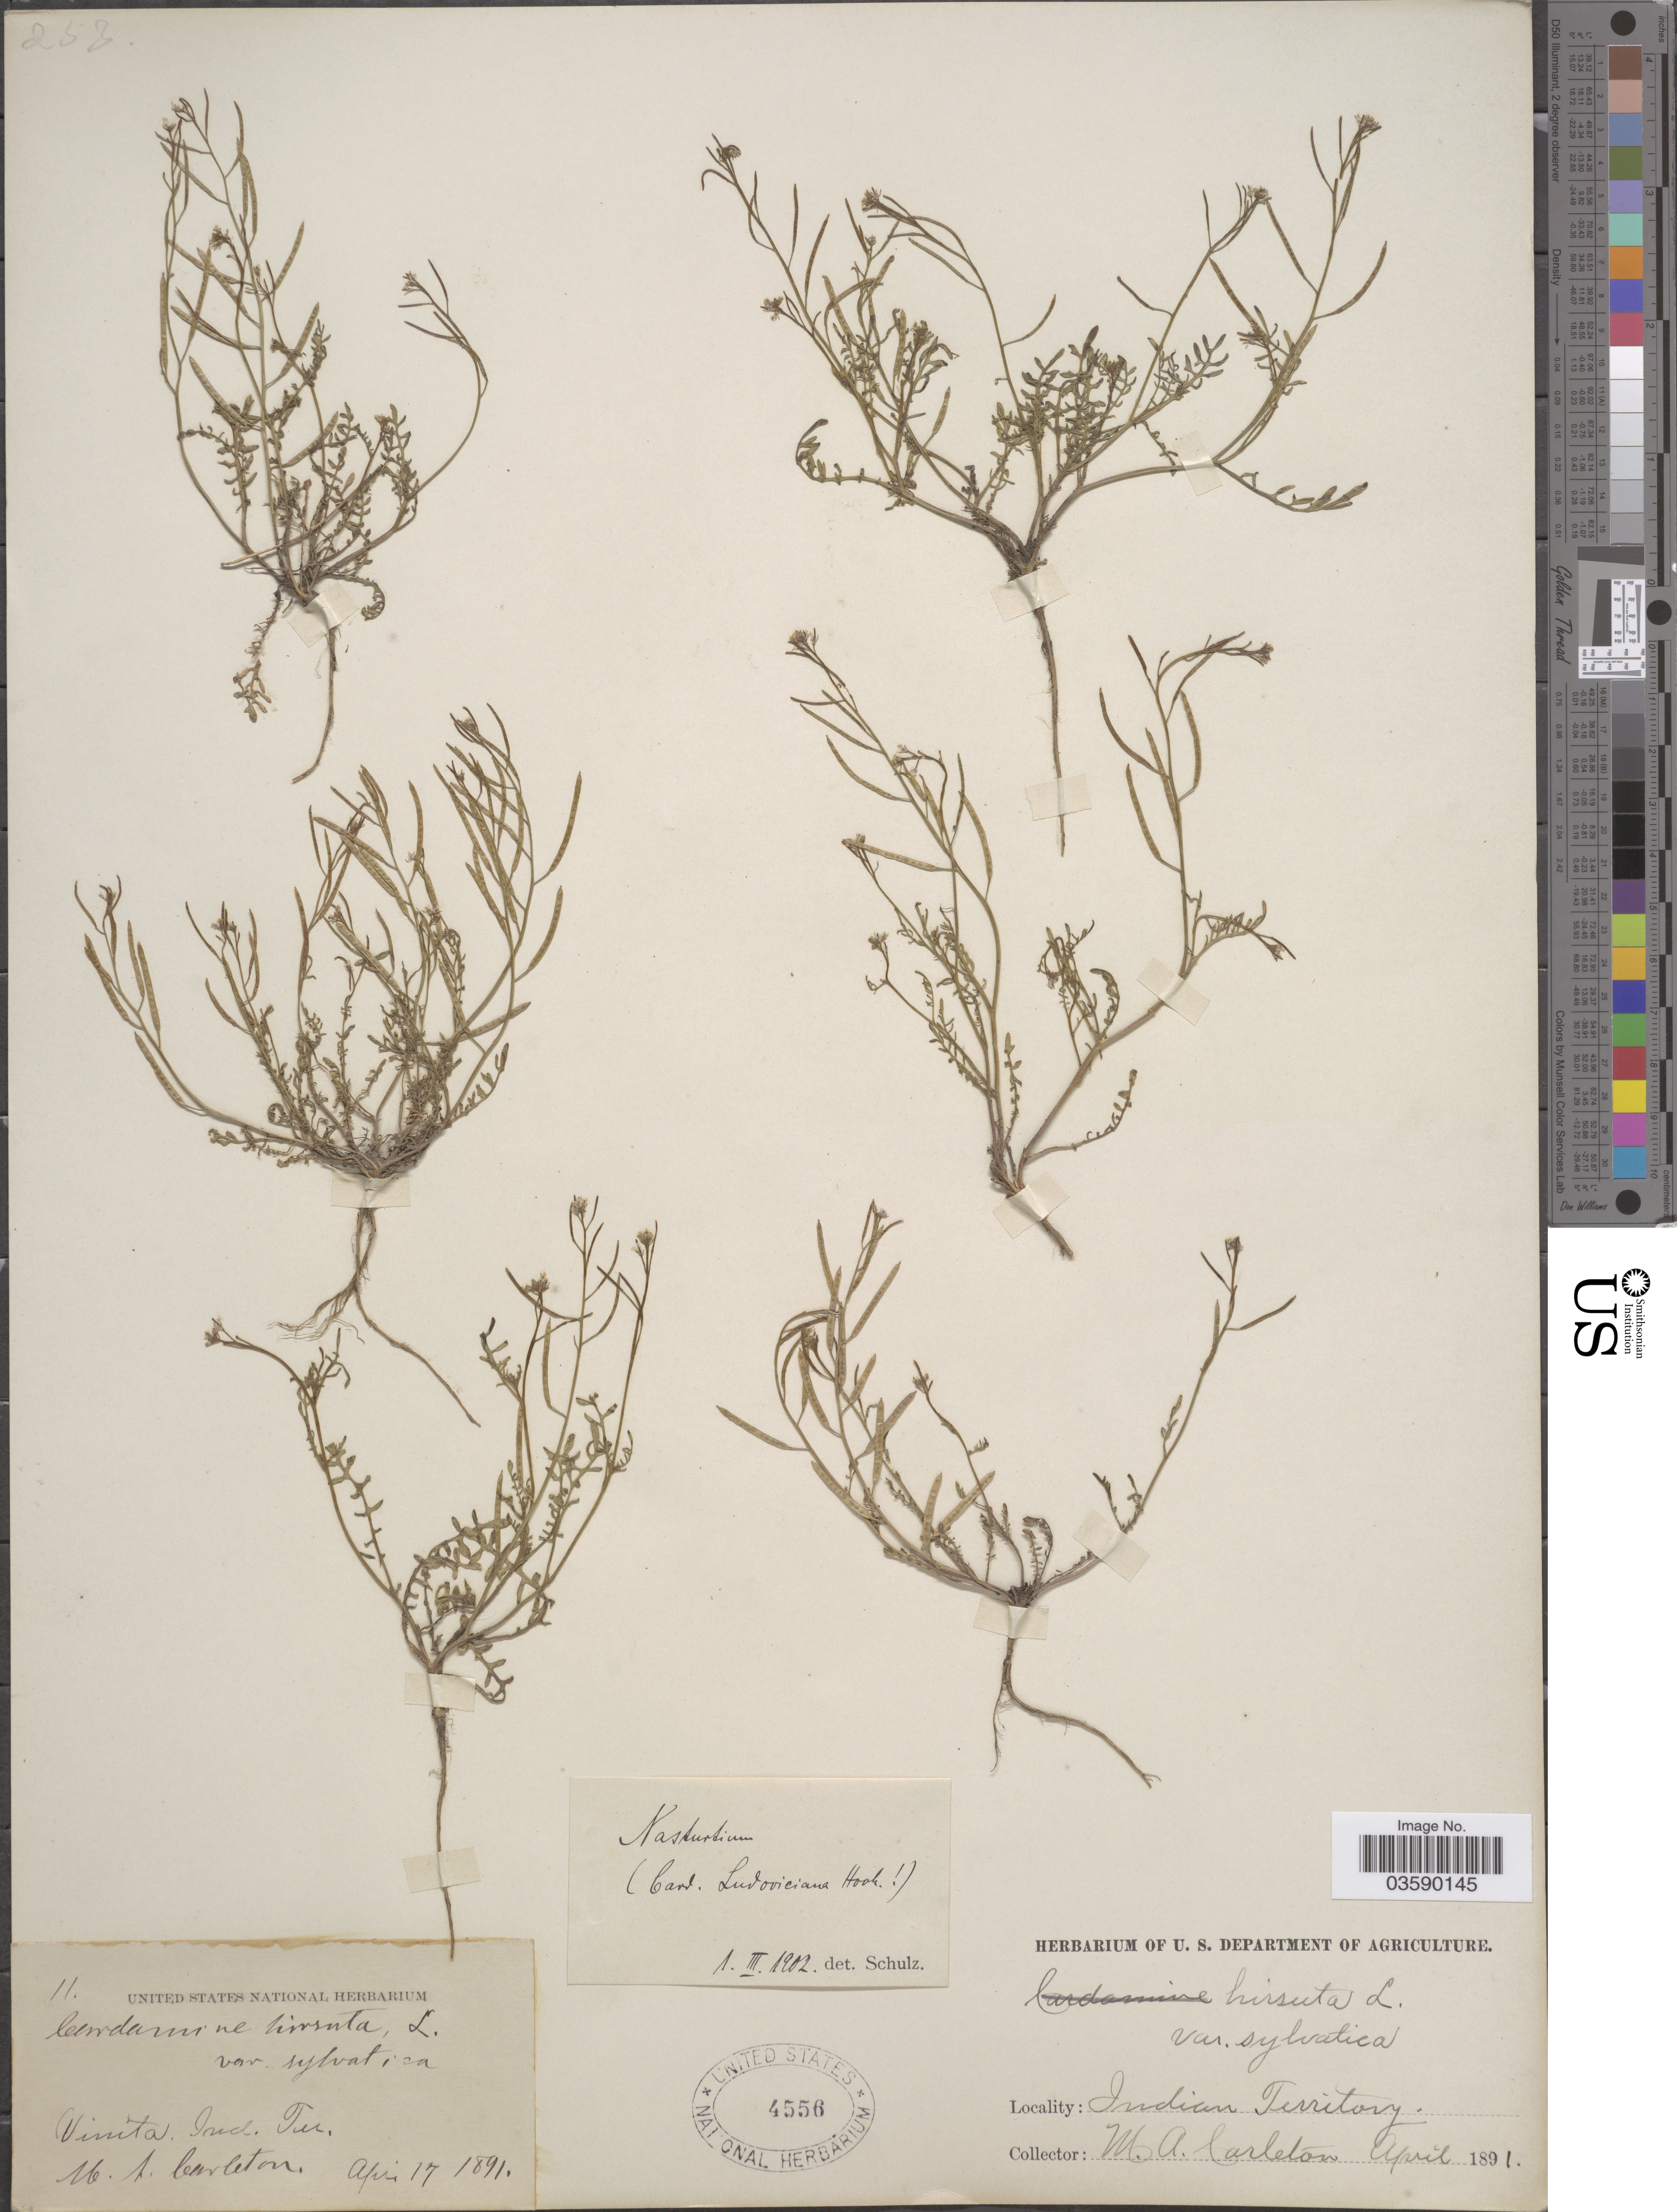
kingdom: Plantae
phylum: Tracheophyta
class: Magnoliopsida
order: Brassicales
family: Brassicaceae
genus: Cardamine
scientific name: Cardamine sp.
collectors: M. A. Carleton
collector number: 11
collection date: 1891-04-17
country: United States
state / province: Oklahoma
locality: Vinita Indian Territory.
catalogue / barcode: US 4556